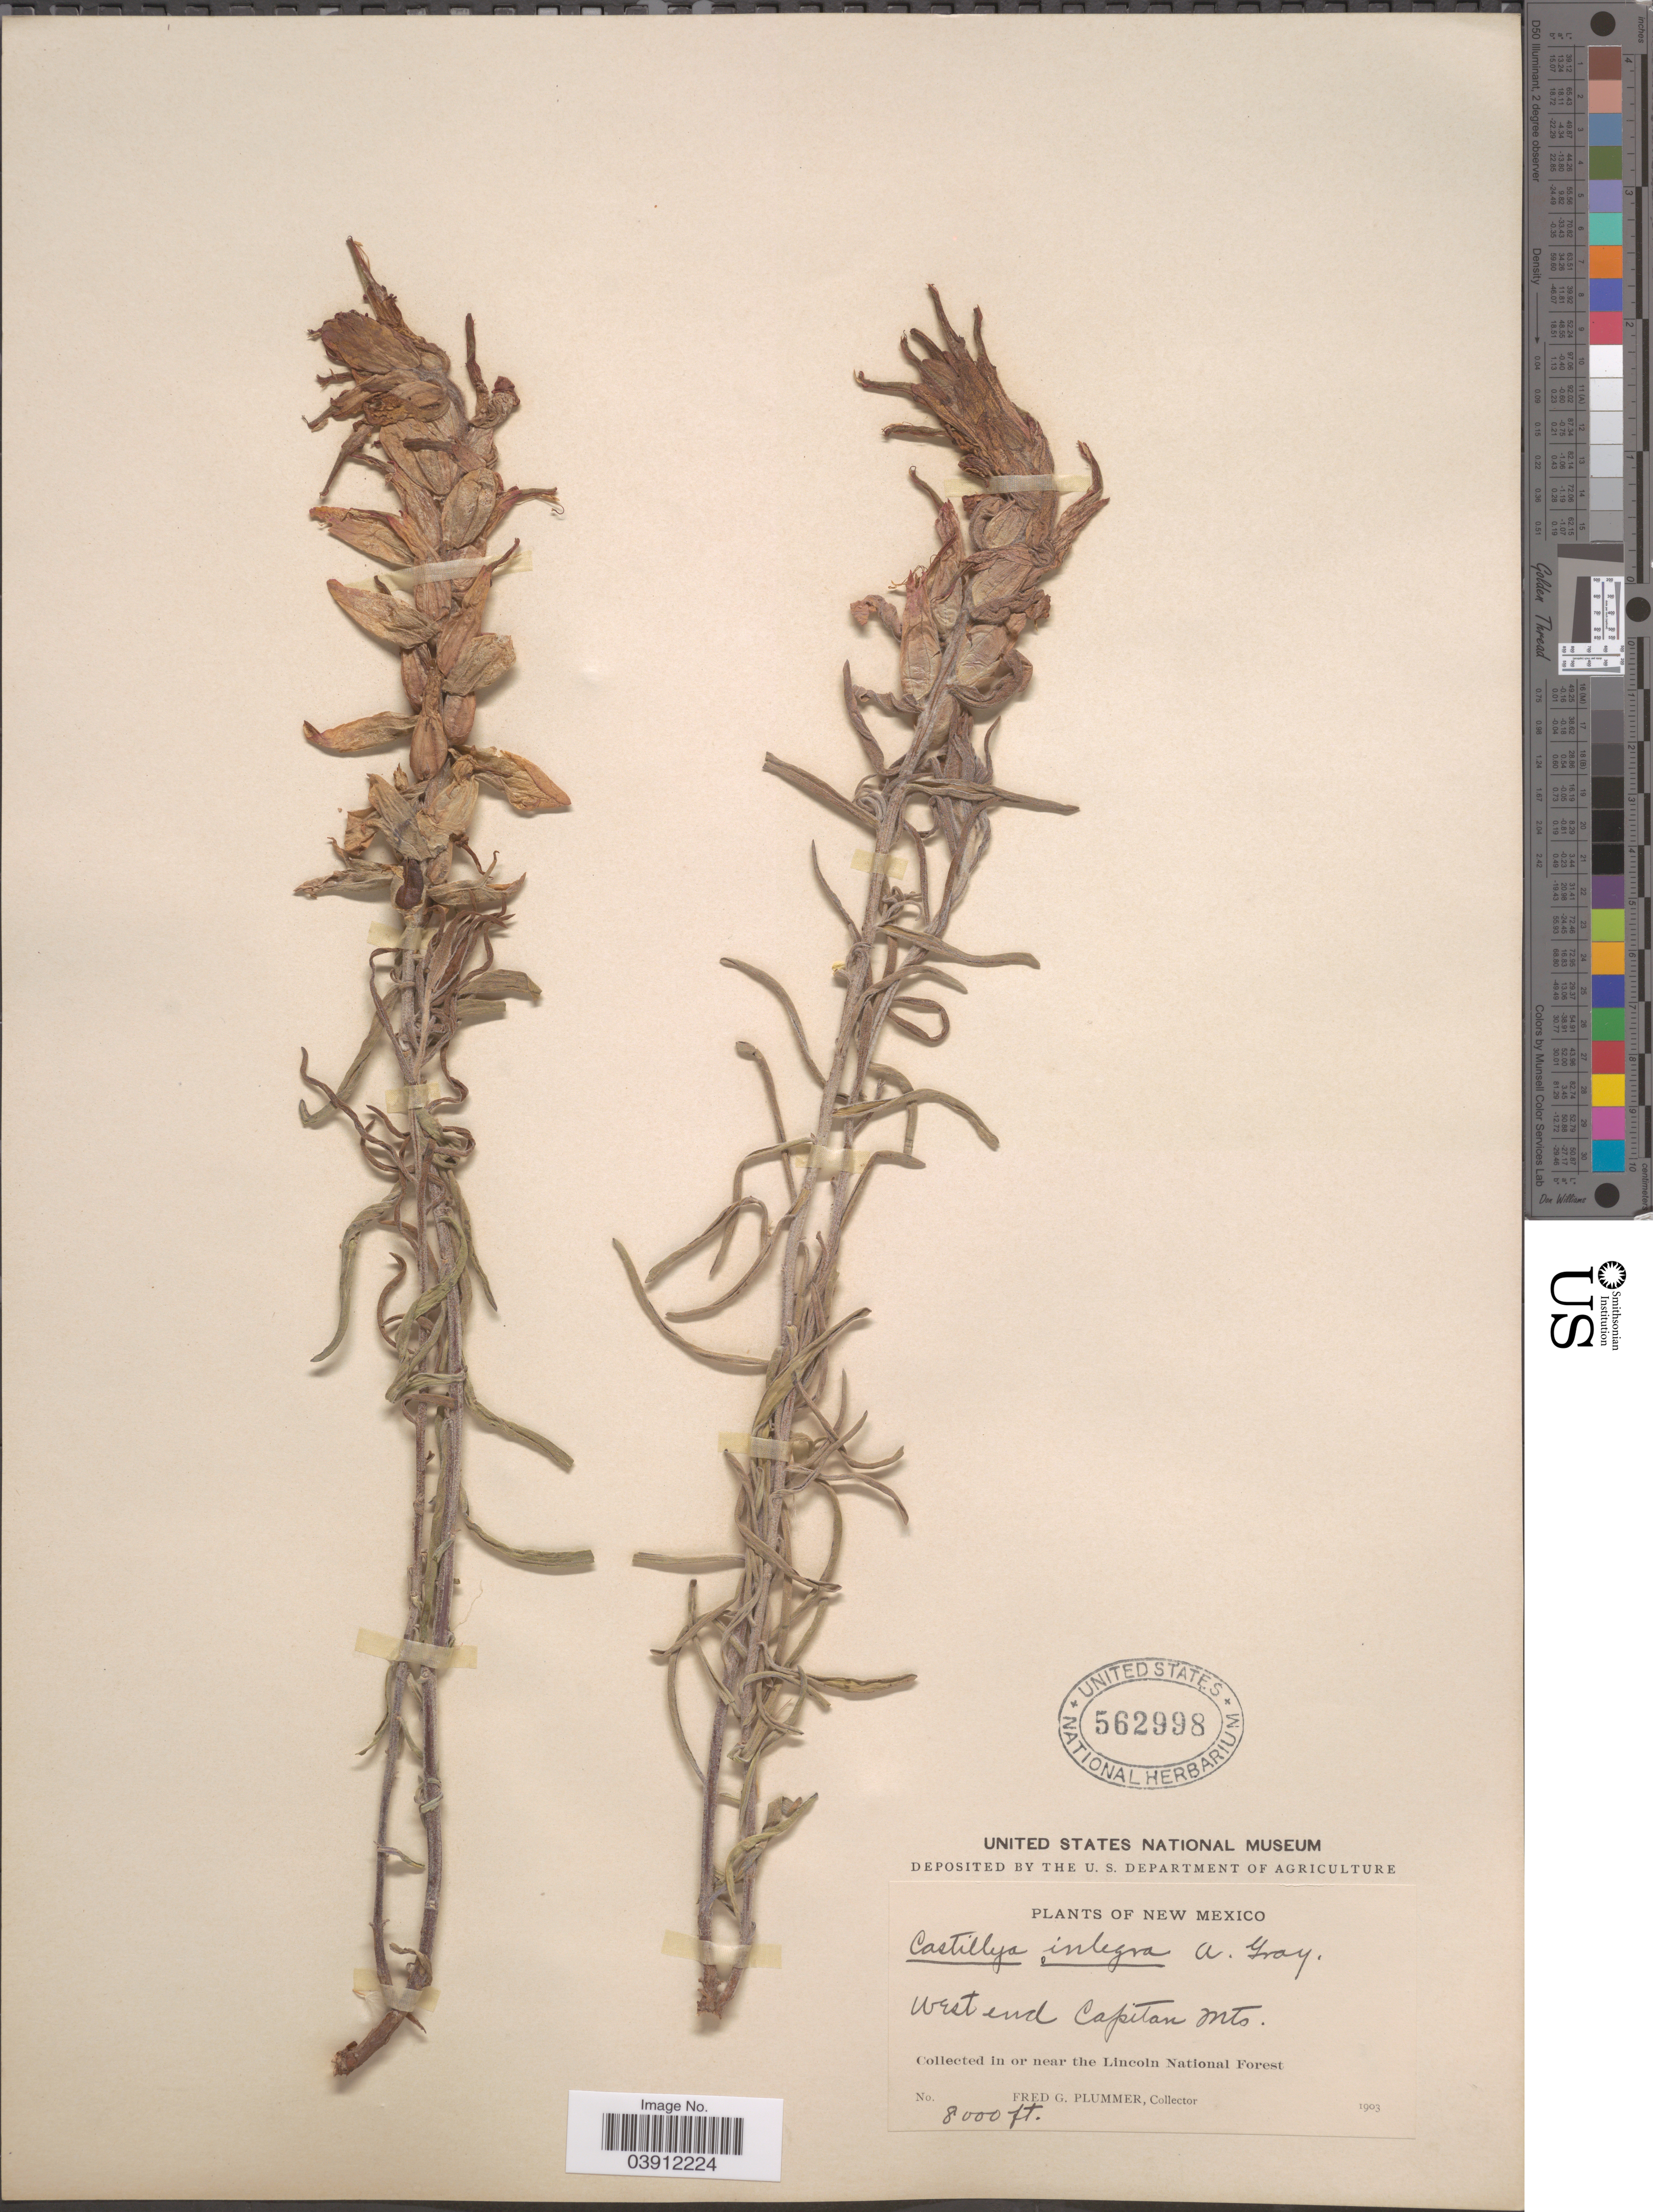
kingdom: Plantae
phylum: Tracheophyta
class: Magnoliopsida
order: Lamiales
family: Orobanchaceae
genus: Castilleja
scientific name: Castilleja integra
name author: A. Gray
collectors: F. Plummer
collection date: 1903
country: United States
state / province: New Mexico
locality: West end Capitan Mts. In or near the Lincoln National Forest.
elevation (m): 2438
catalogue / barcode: US 562998